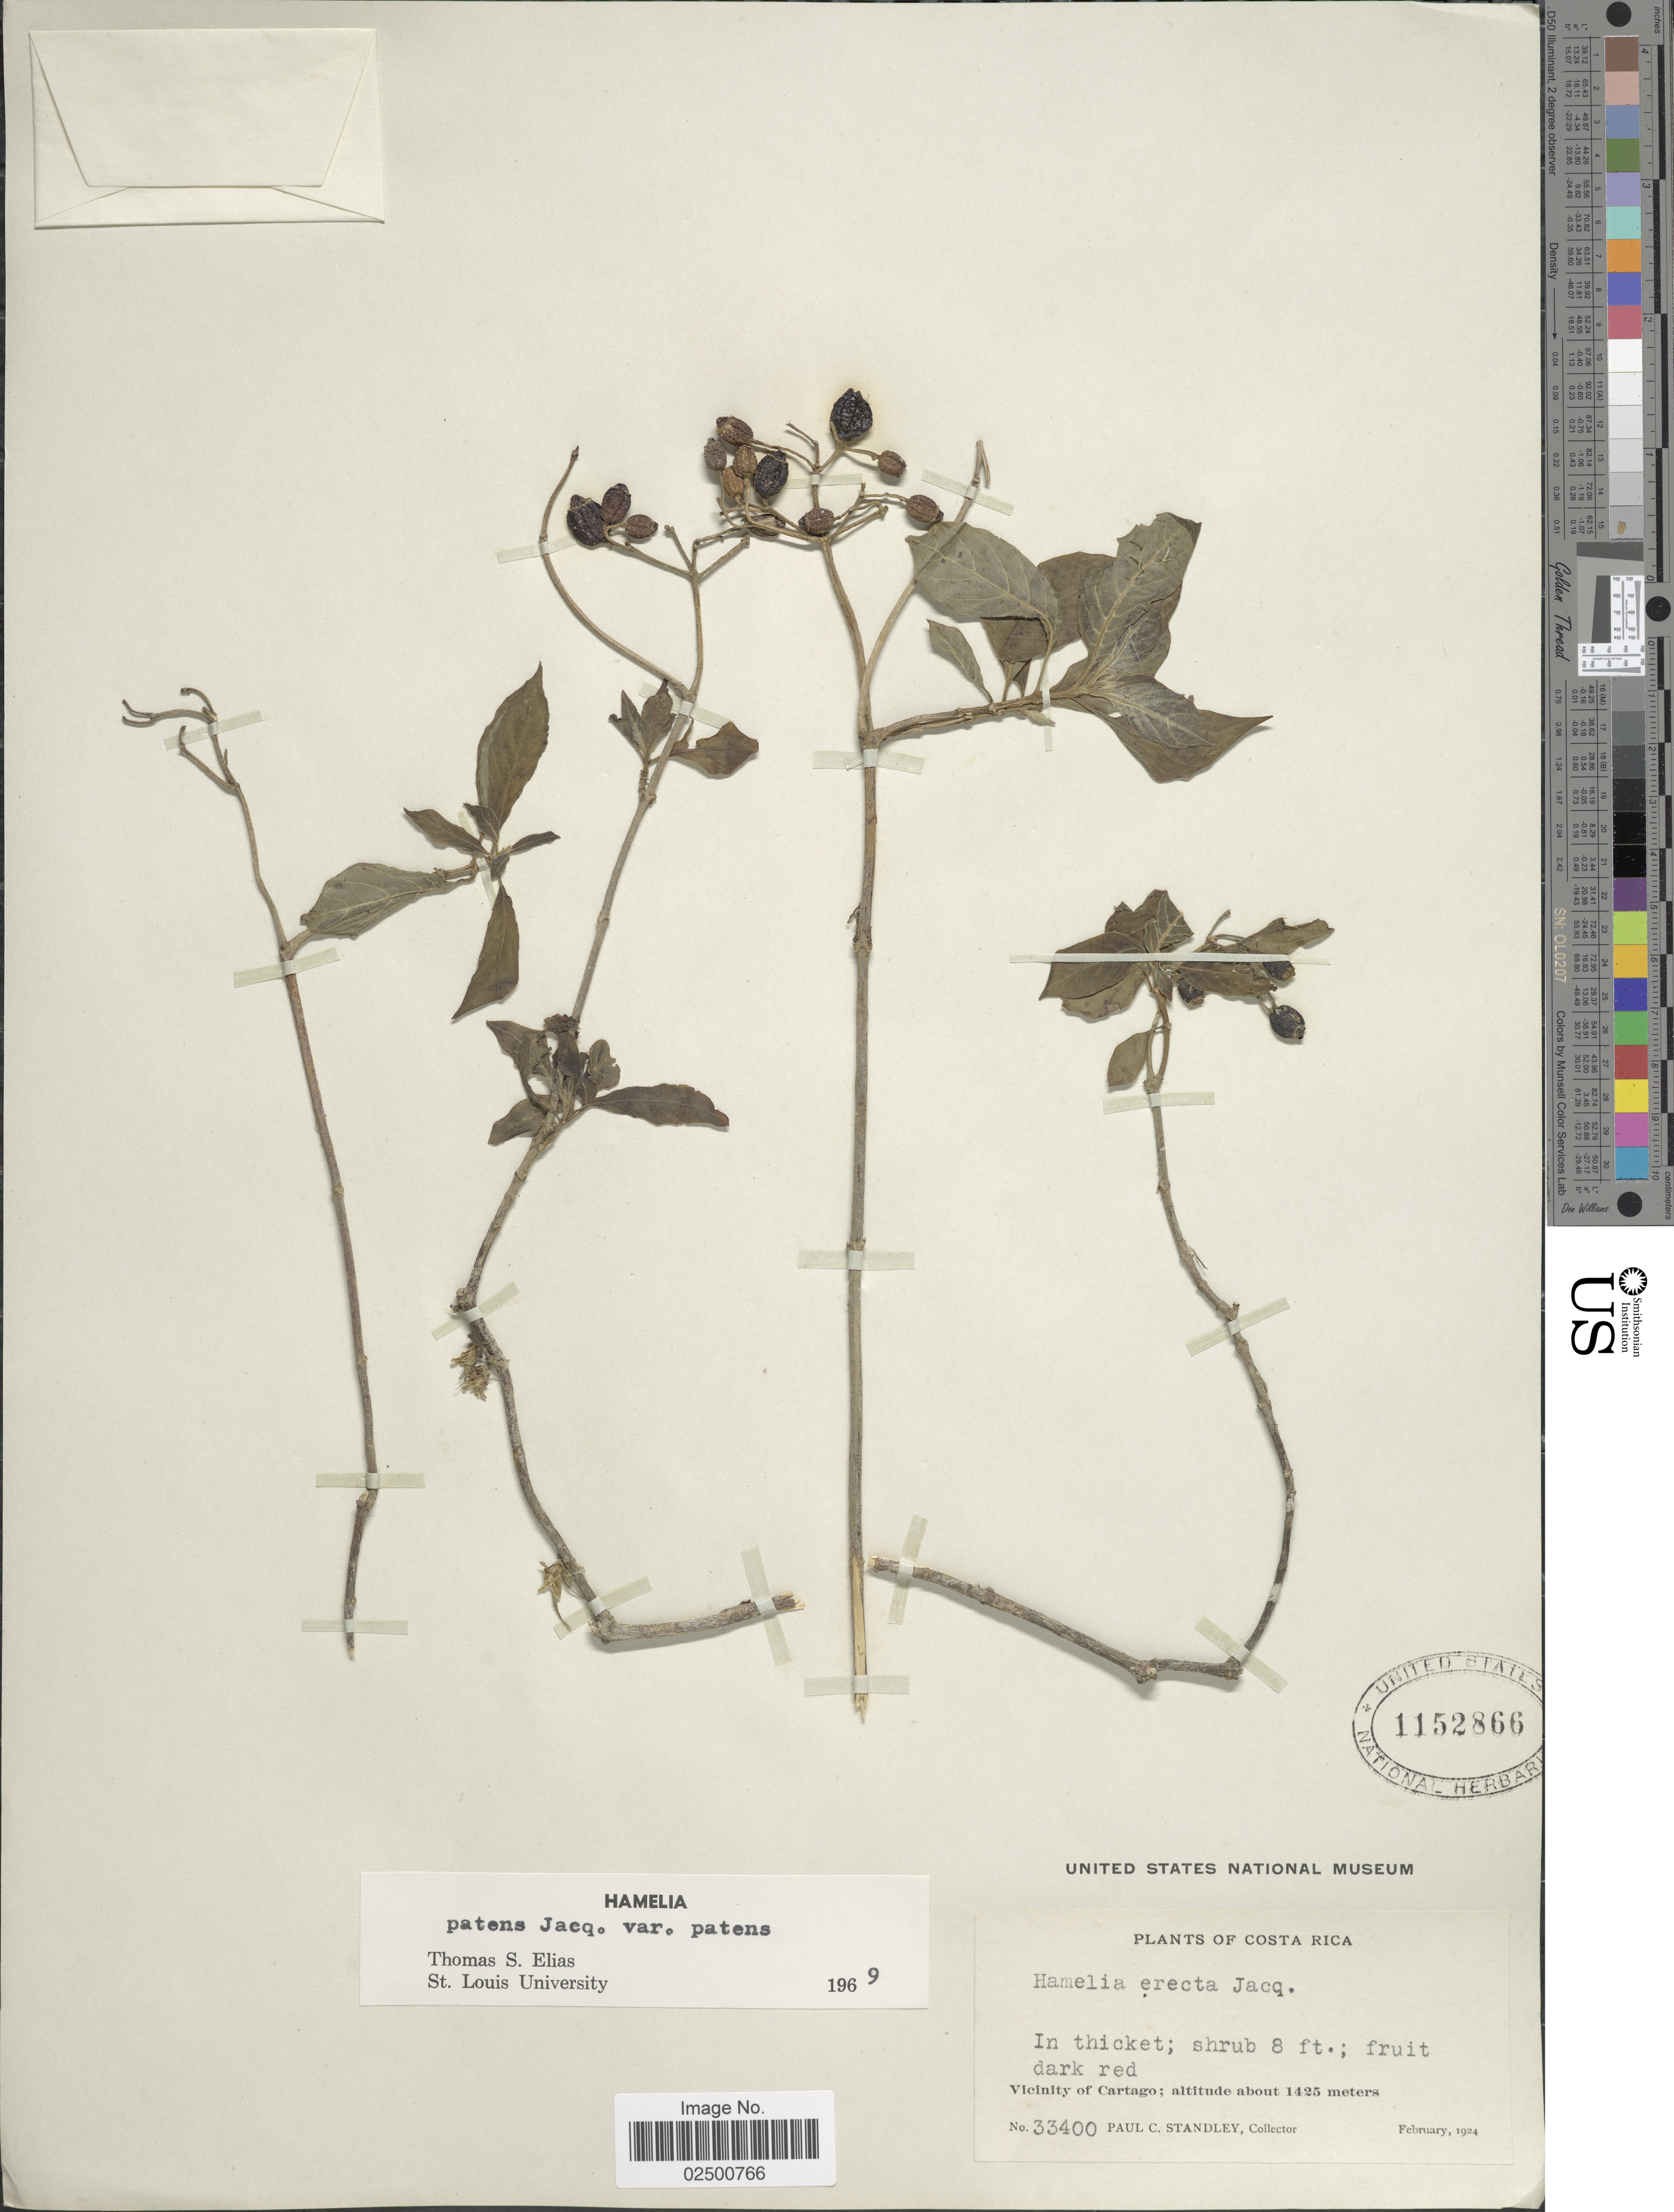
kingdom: Plantae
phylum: Tracheophyta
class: Magnoliopsida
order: Gentianales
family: Rubiaceae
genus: Hamelia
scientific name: Hamelia patens var. patens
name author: Jacq.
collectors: P. C. Standley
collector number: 33400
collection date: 1924-02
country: Costa Rica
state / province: Cartago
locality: Vicinity of Cartago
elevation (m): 1425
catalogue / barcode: US 1152866